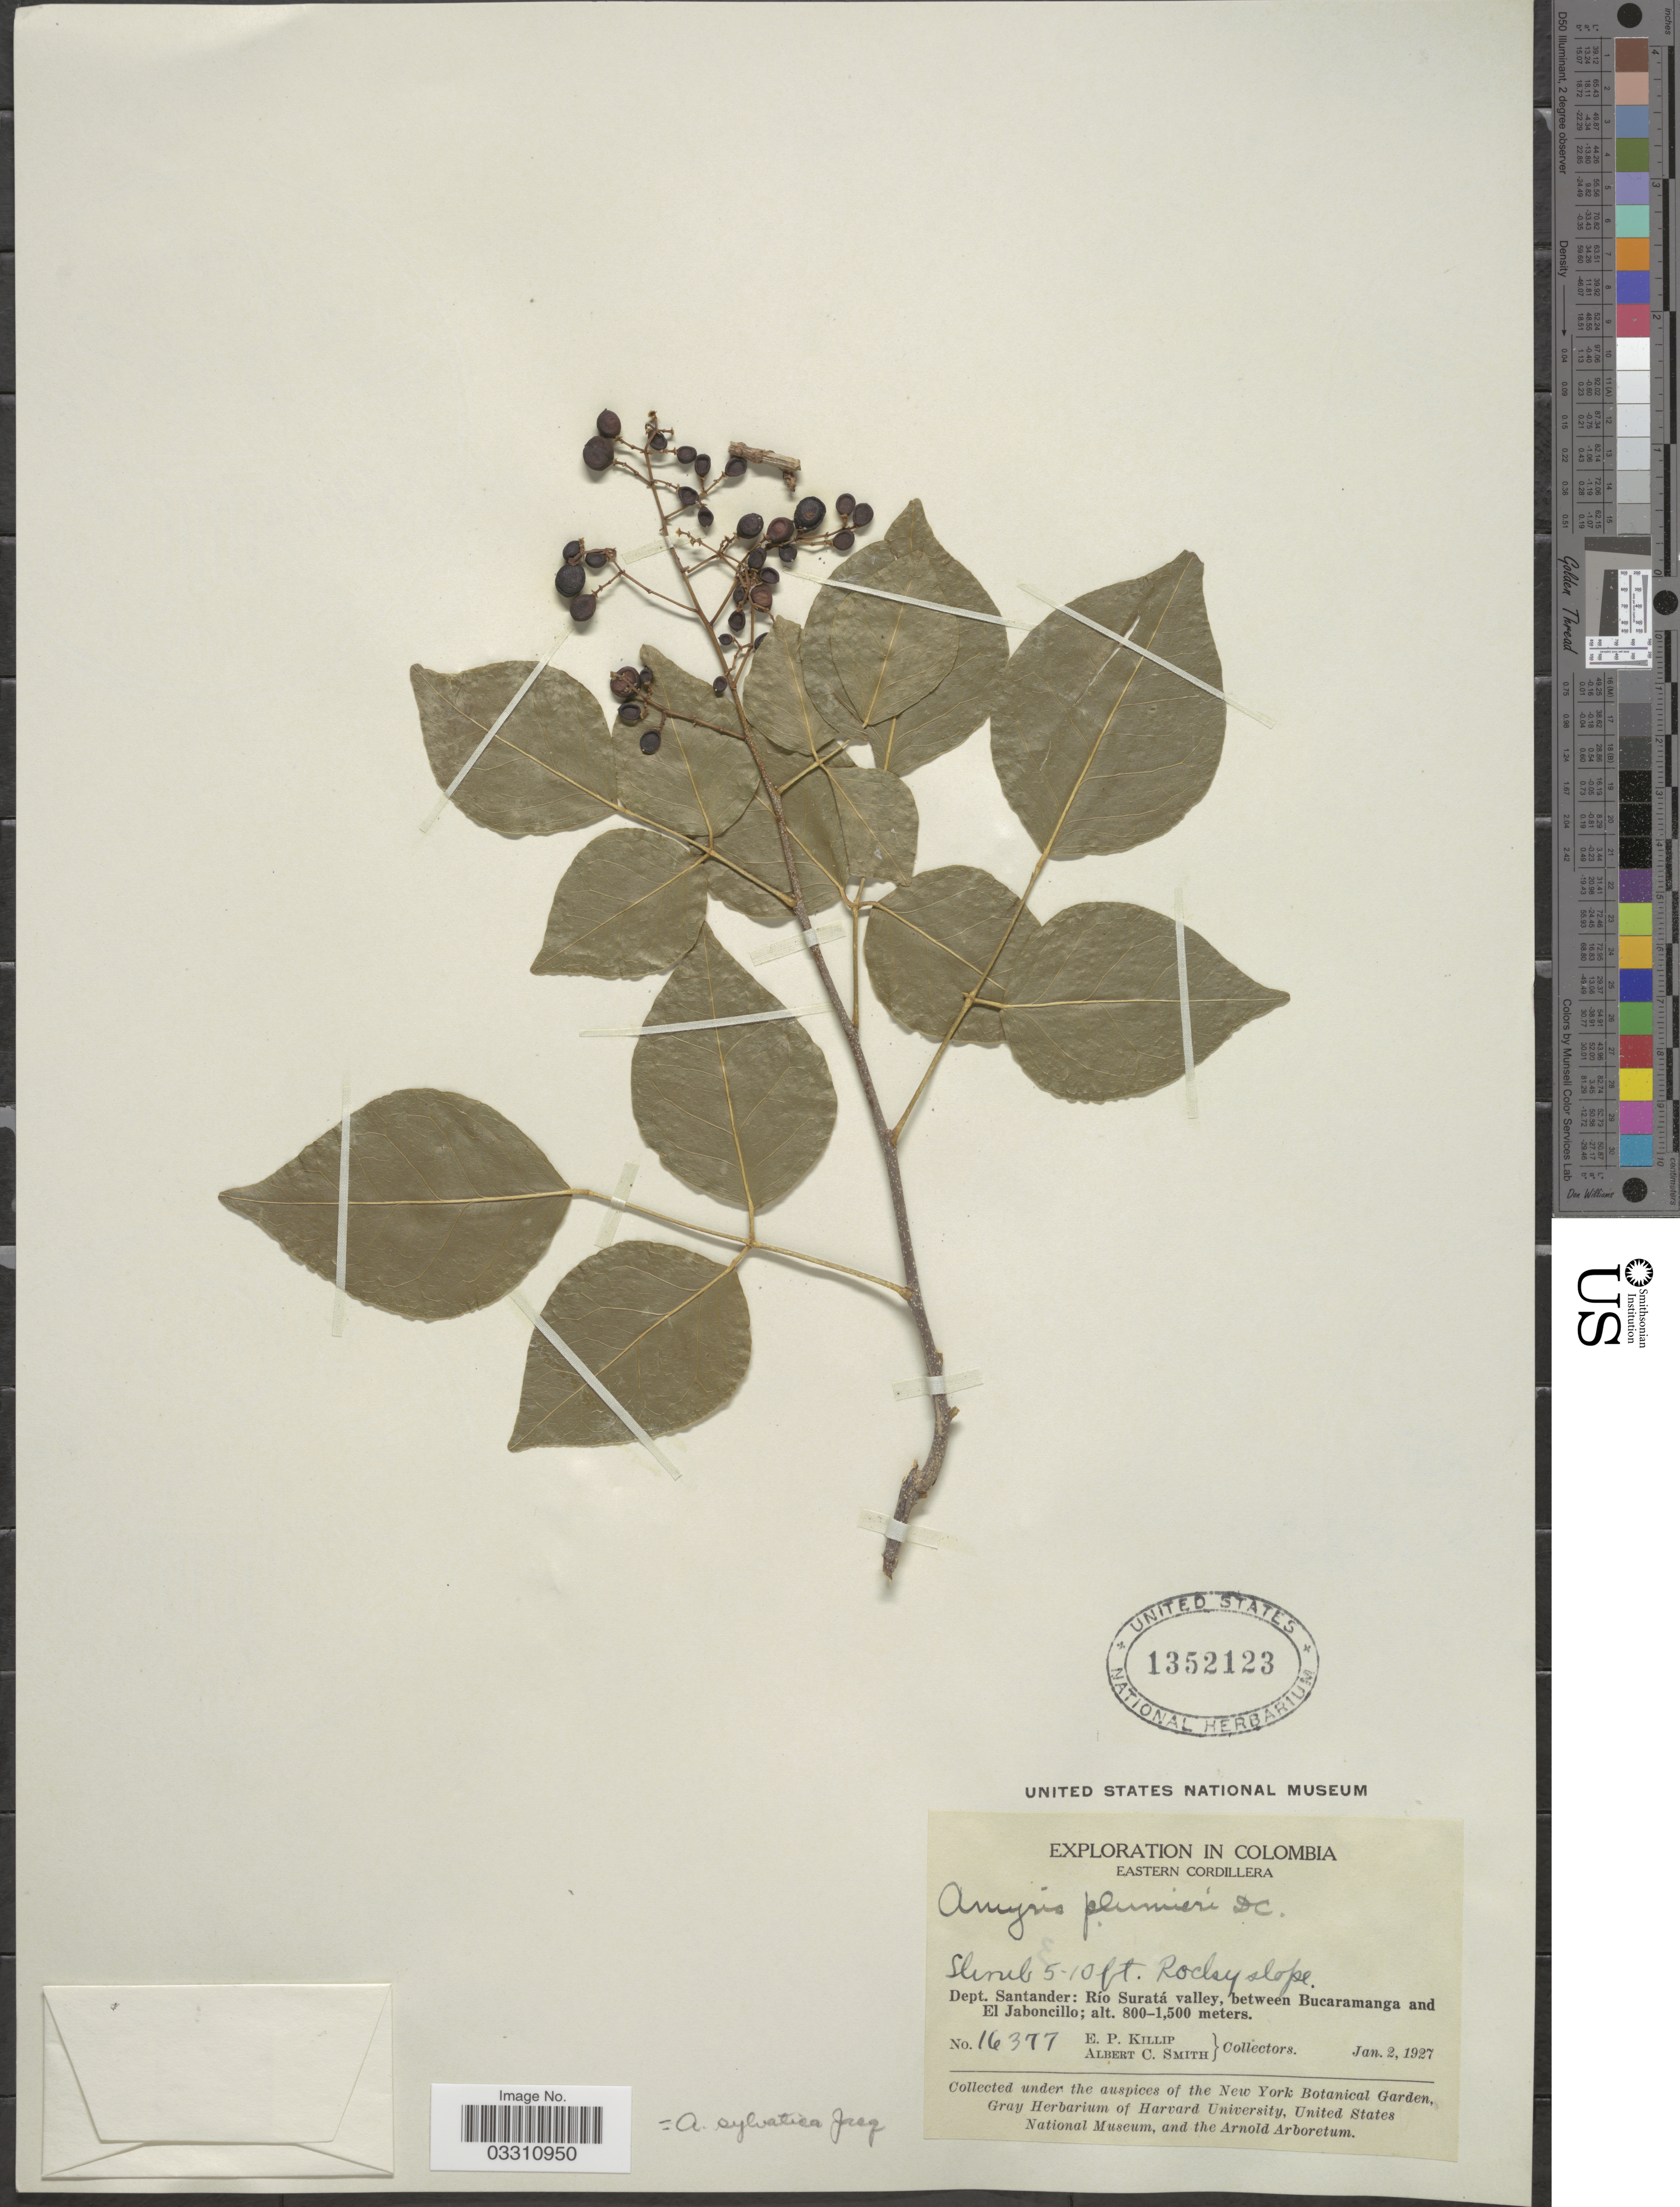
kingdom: Plantae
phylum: Tracheophyta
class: Magnoliopsida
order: Sapindales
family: Rutaceae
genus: Amyris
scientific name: Amyris sylvatica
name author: Jacq.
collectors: E. P. Killip & A. C. Smith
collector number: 16377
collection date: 1927-01-02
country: Colombia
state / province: Santander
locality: Eastern Cordillera, Dept. Santander: Río Suratá valley, between Bucaramanga and El Jaboncillo.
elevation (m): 800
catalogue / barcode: US 1352123